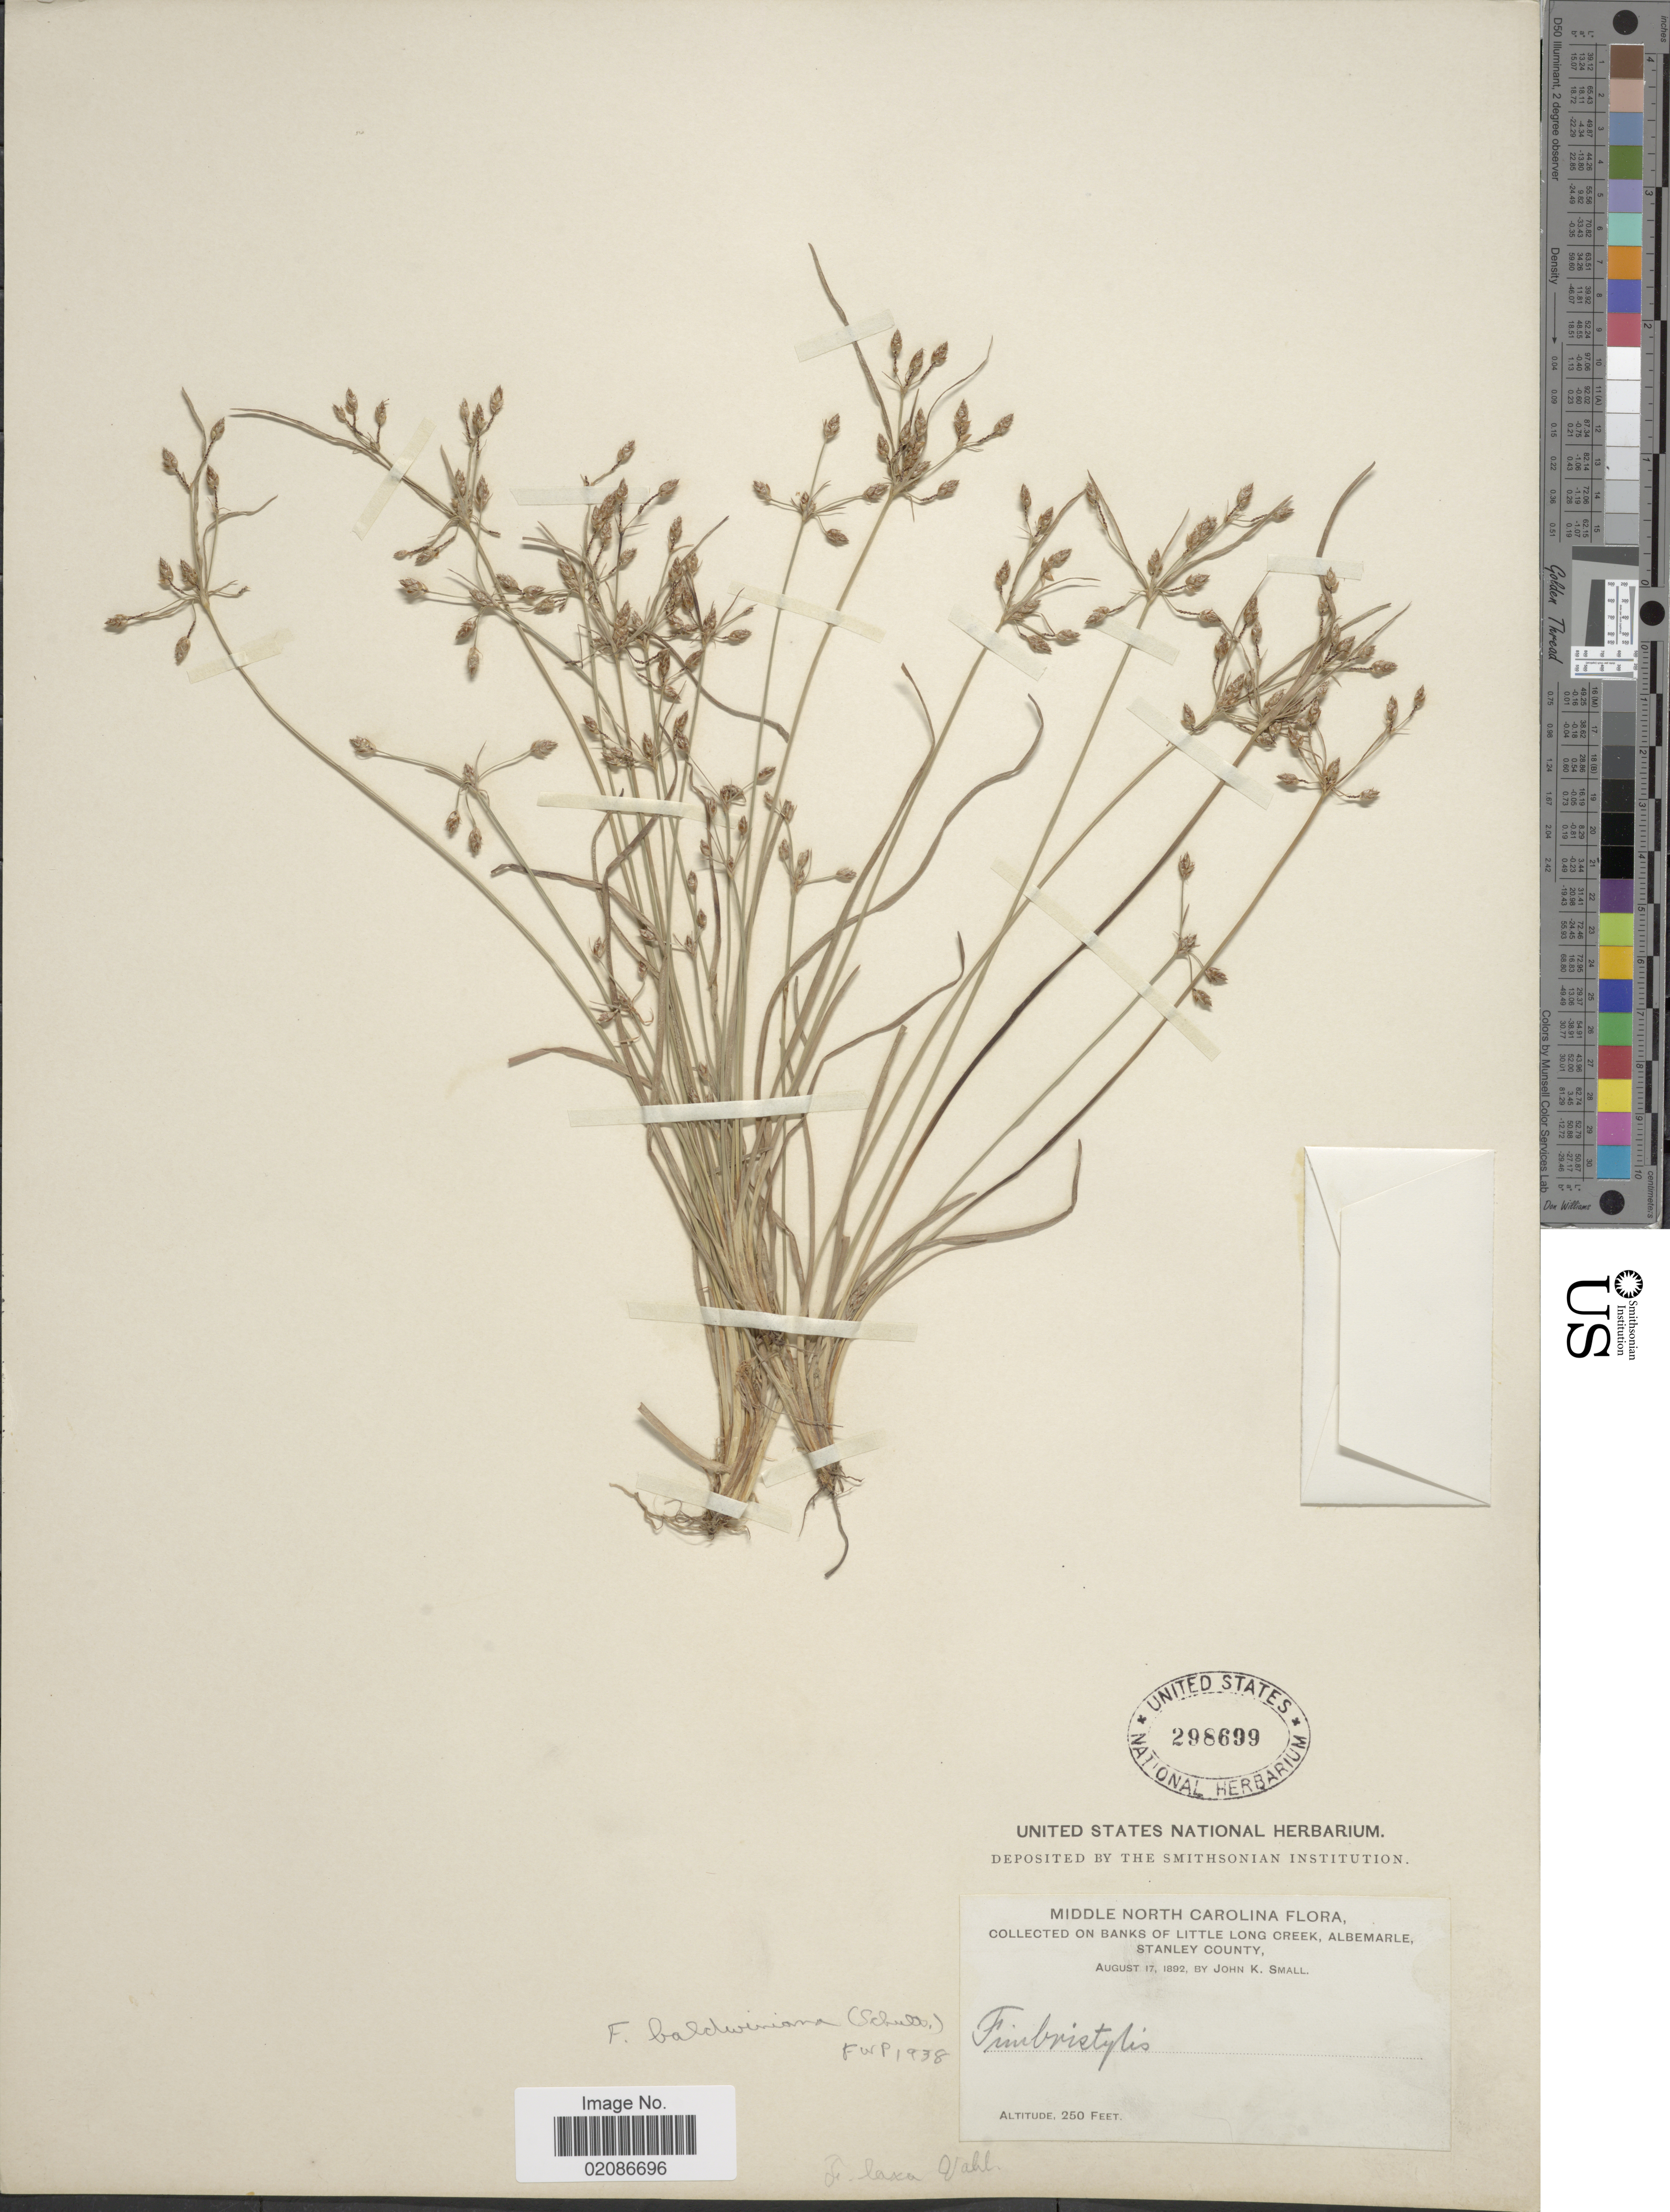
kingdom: Plantae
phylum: Tracheophyta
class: Liliopsida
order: Poales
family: Cyperaceae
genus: Fimbristylis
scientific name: Fimbristylis dichotoma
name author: (L.) Vahl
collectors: J. K. Small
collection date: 1892-08-17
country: United States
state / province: North Carolina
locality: Middle North Carolina, on banks of Little Long Creek, Albemarle, Stanley County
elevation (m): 76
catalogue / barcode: US 298699